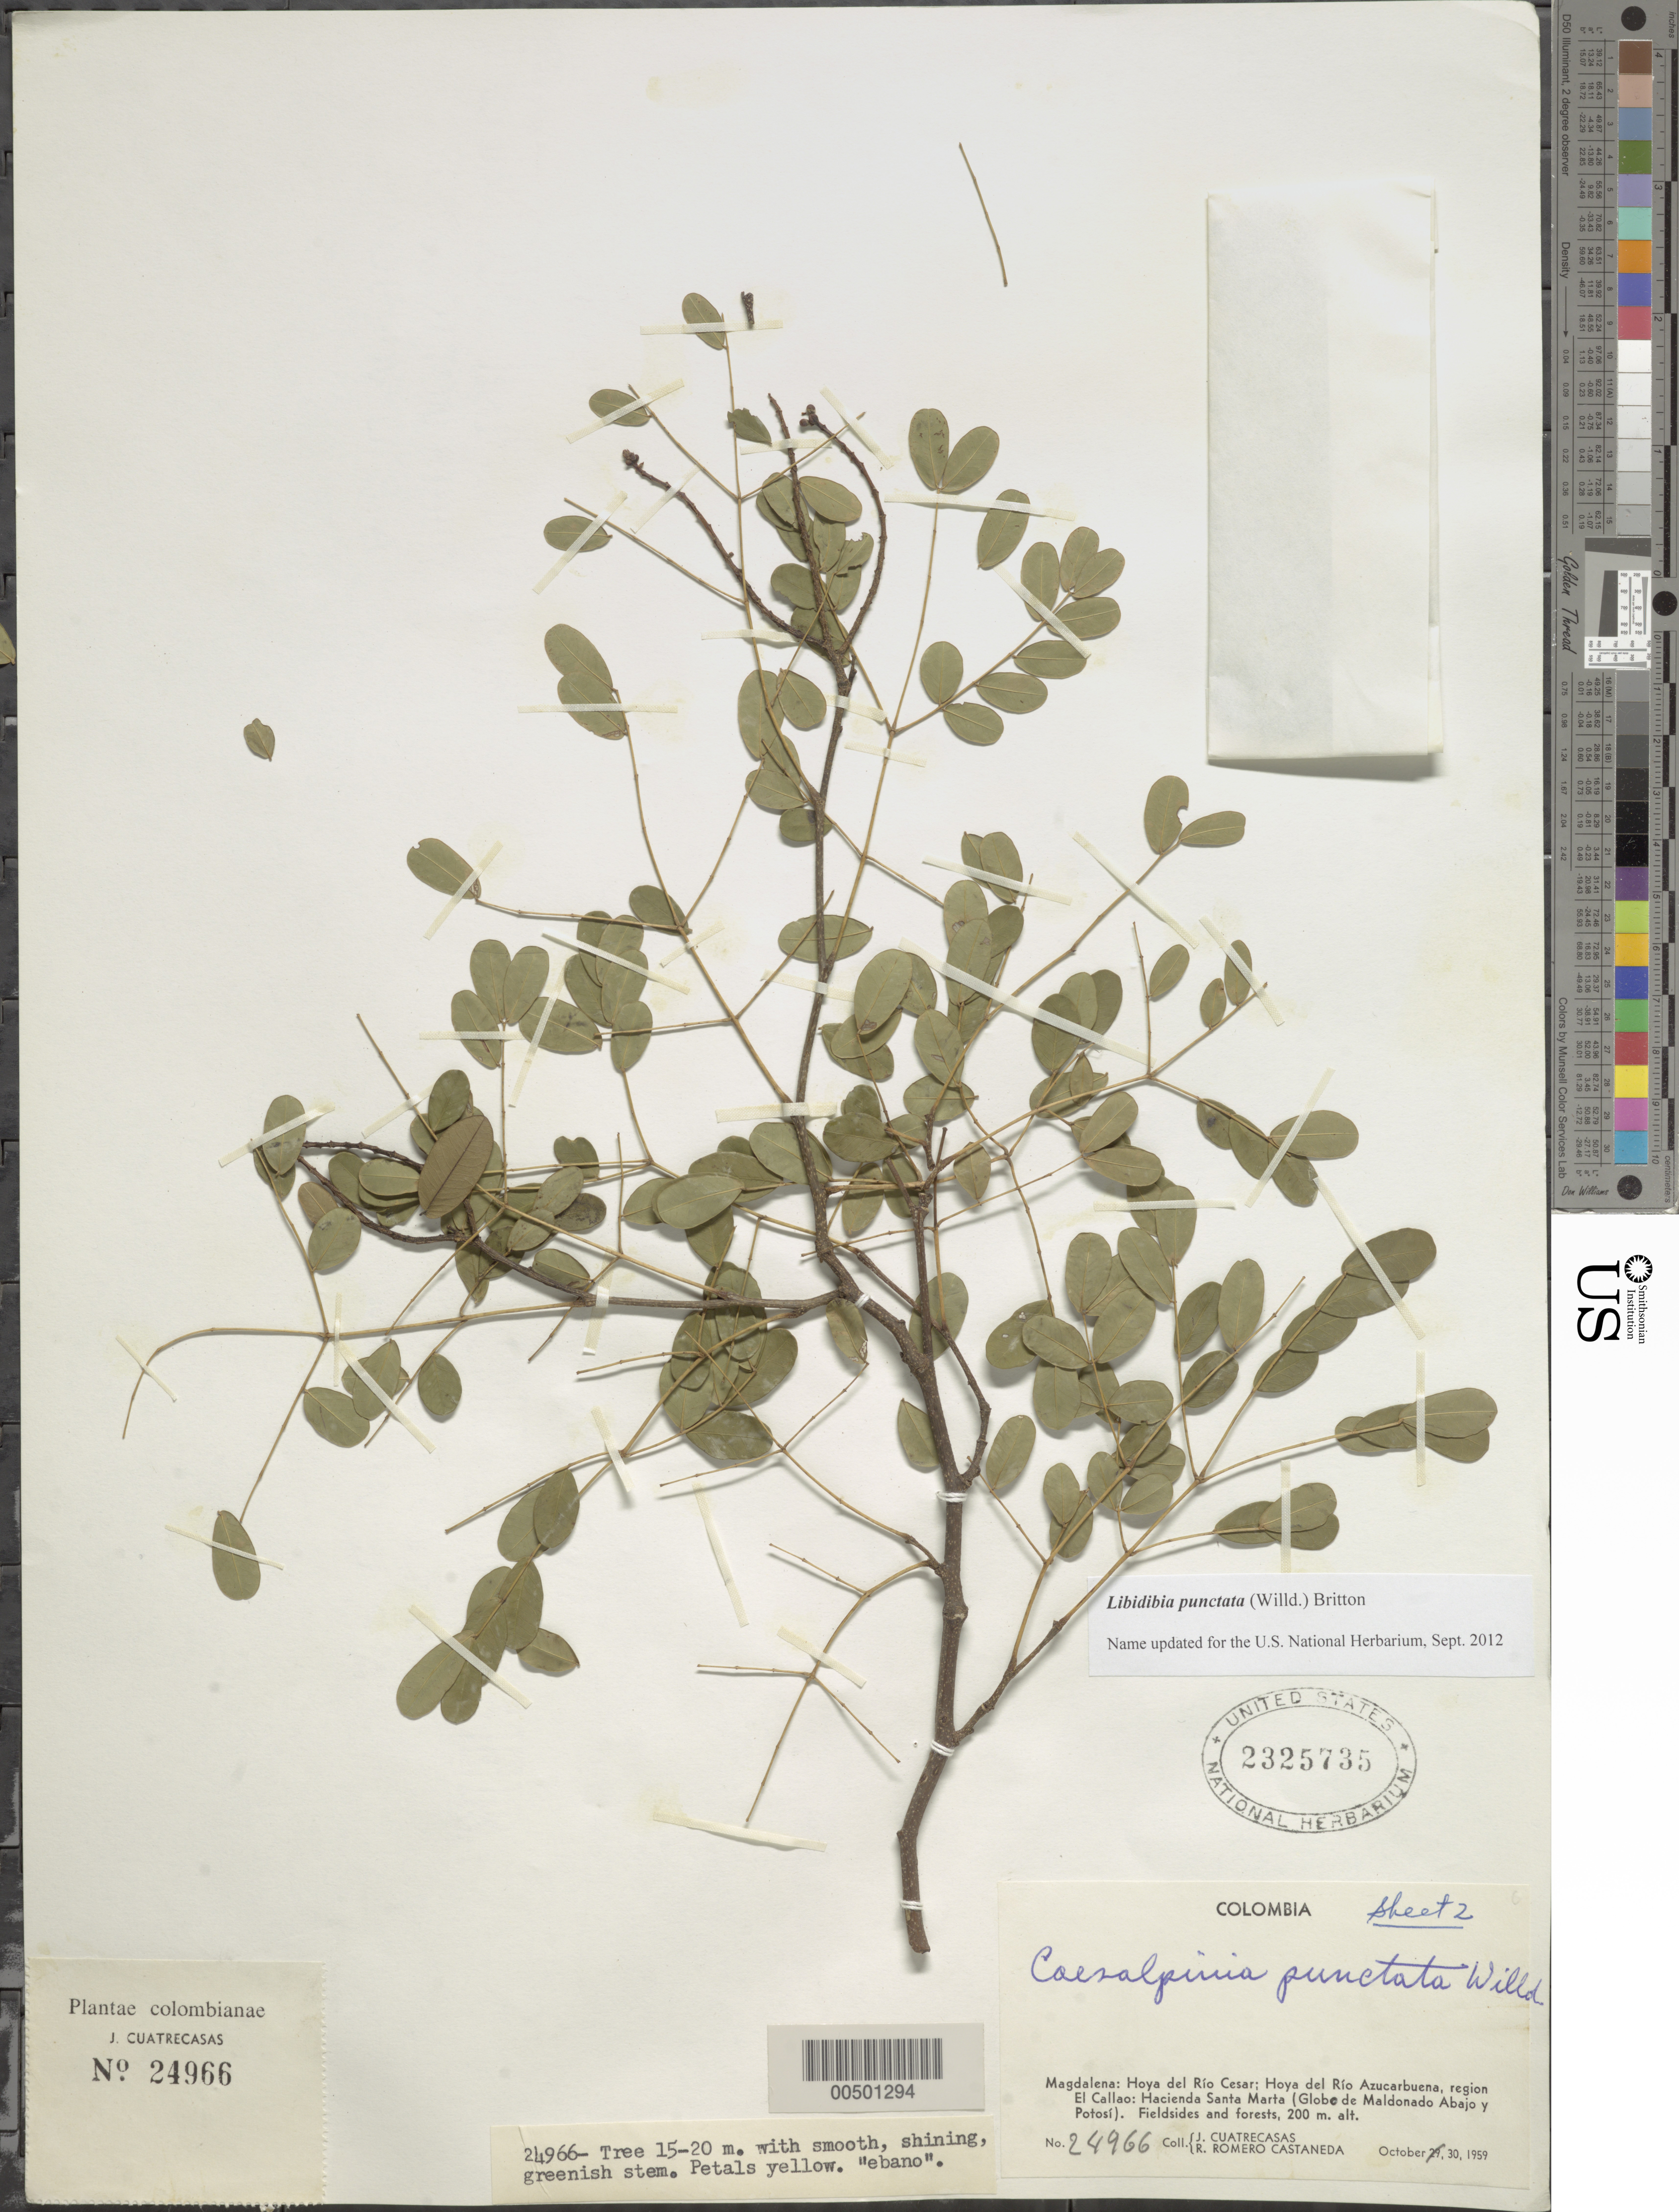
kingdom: Plantae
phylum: Tracheophyta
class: Magnoliopsida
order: Fabales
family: Fabaceae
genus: Libidibia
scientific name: Libidibia punctata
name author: (Willd.) Britton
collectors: J. Cuatrecasas & R. Romero Castañeda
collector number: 24966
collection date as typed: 30 Oct 1959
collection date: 1959-10-30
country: Colombia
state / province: Magdalena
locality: Hoya del Rio cesar, Hoya del Rio Azucarbuena, region el callao: Hacienda Santa Marta (globo de Maldonado abago y potosi)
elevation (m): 200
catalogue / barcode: US 2325735